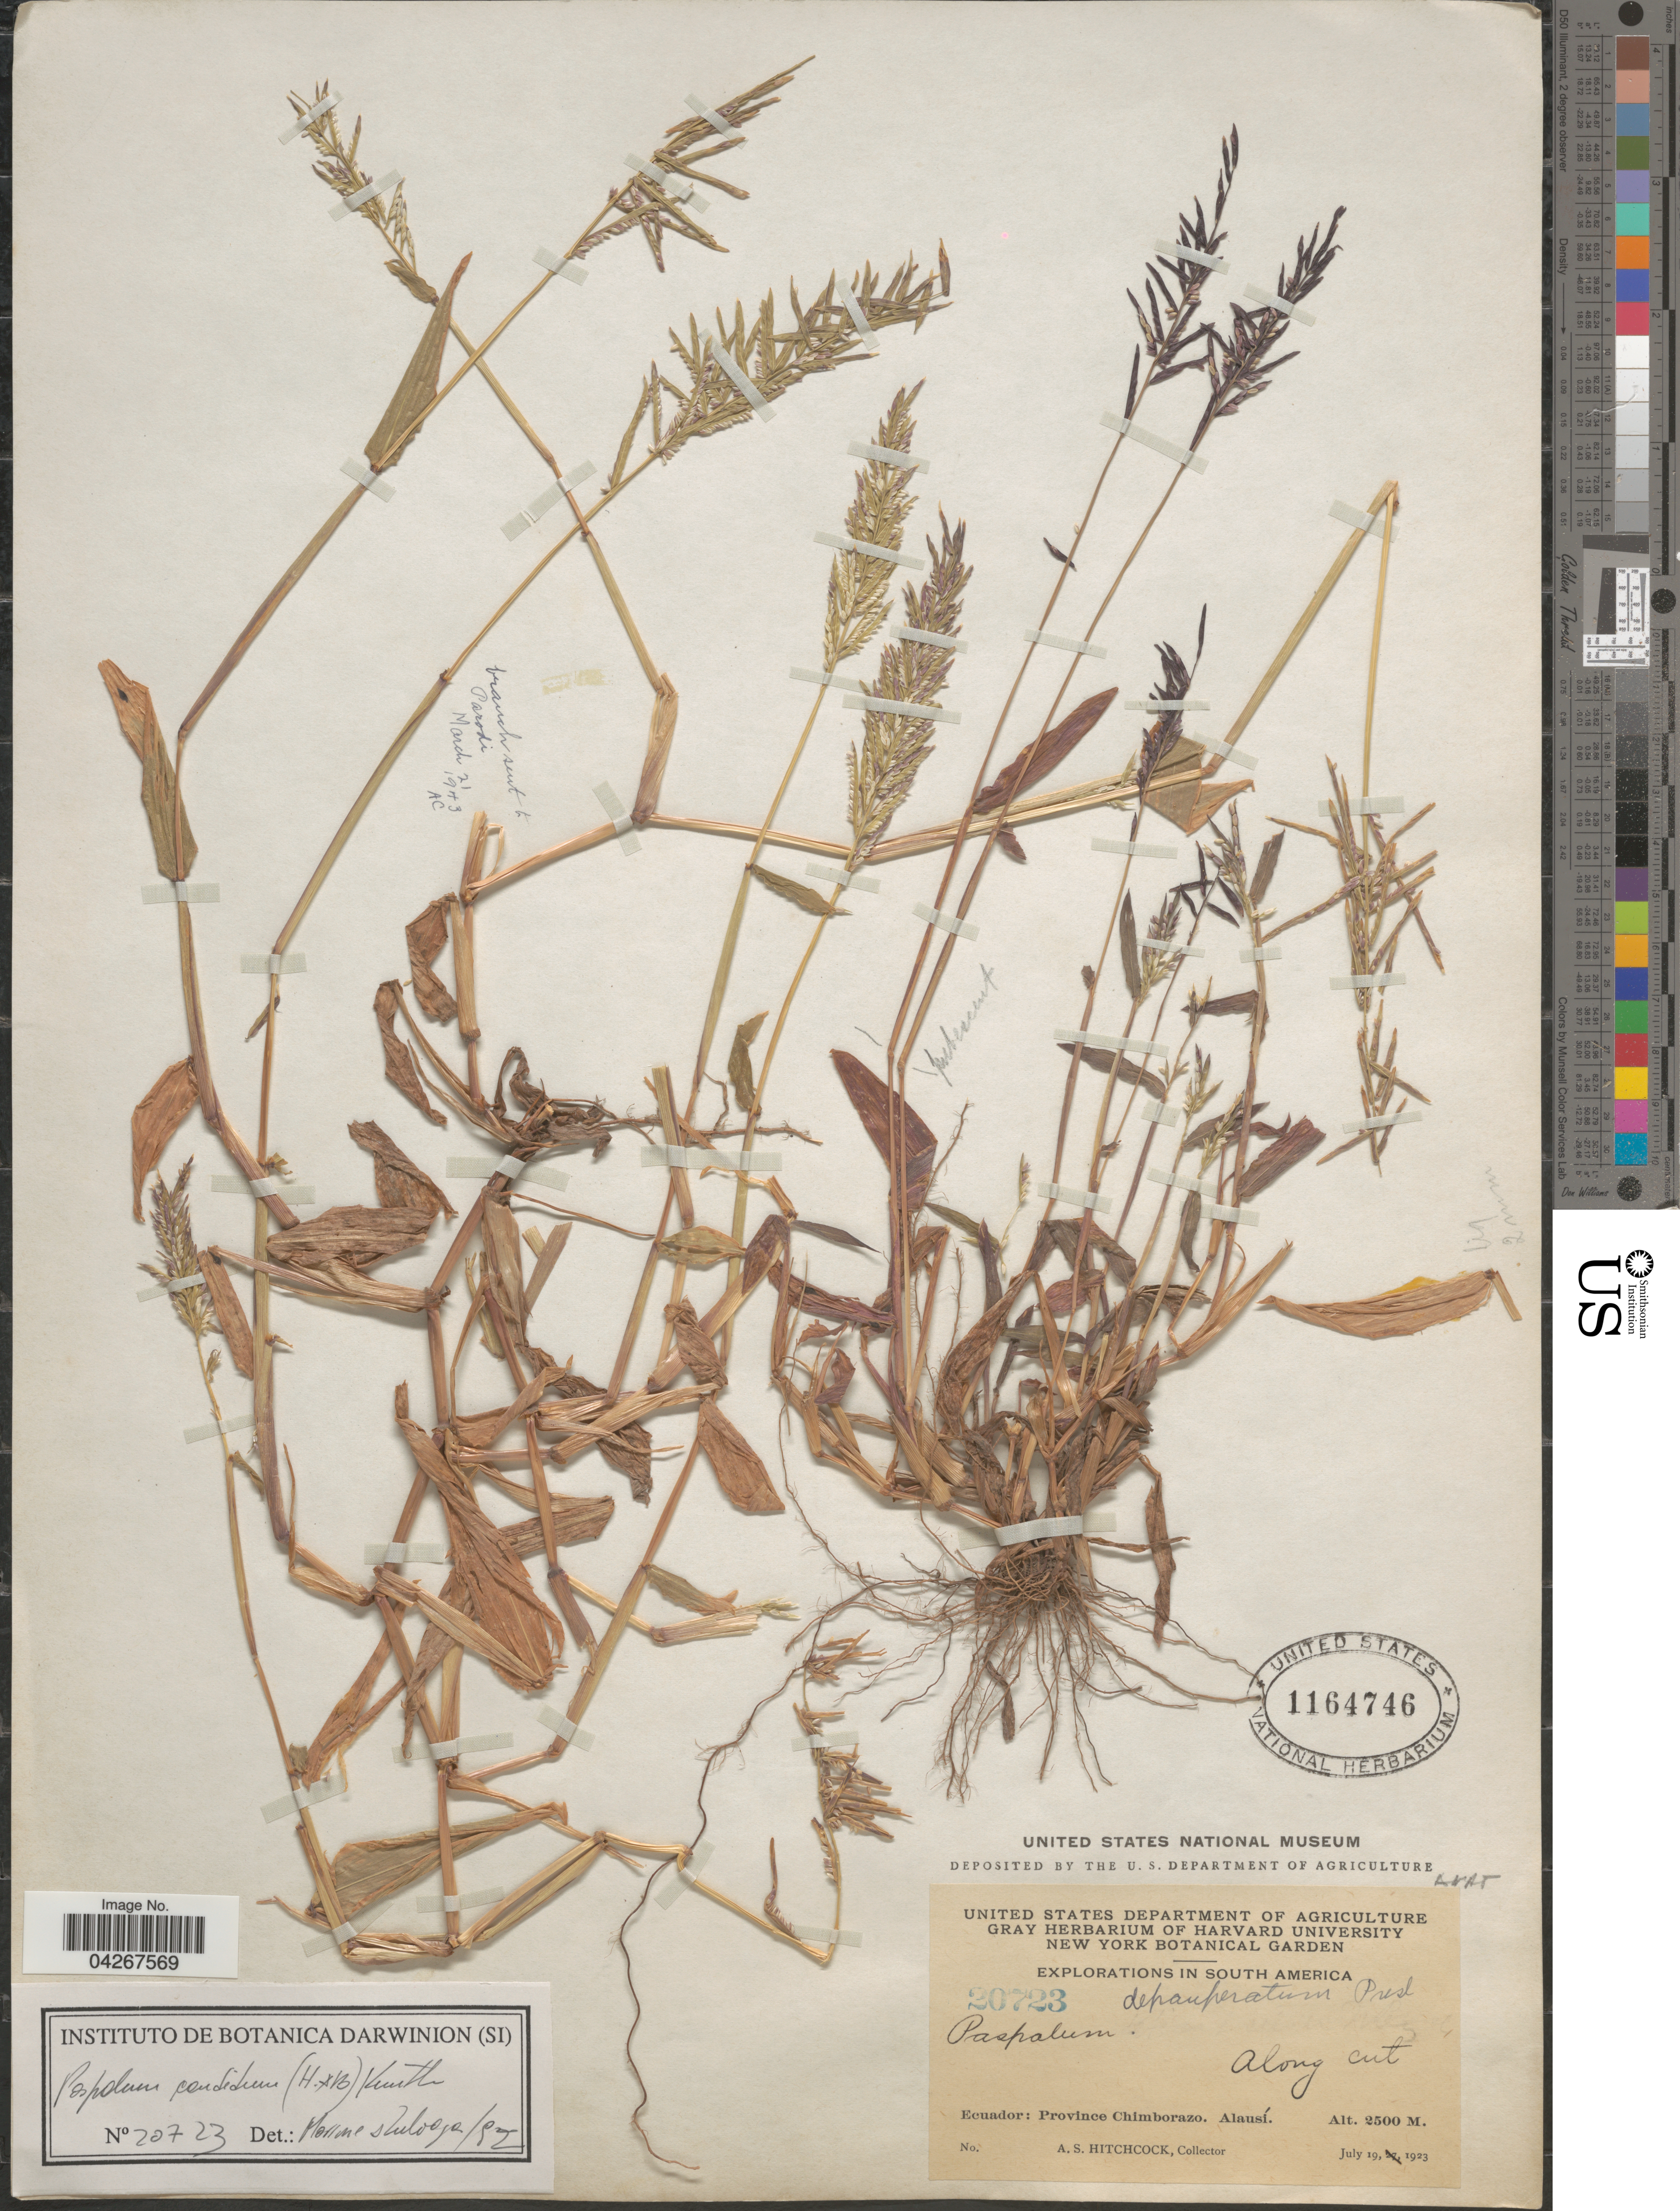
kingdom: Plantae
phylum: Tracheophyta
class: Liliopsida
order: Poales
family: Poaceae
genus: Paspalum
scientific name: Paspalum candidum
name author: (Humb. & Bonpl. ex Fleugge) Kunth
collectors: A. S. Hitchcock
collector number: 20723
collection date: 1923-07-19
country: Ecuador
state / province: Chimborazo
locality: Explorations in South America. Along cut. Alausí.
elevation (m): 2500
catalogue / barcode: US 1164746